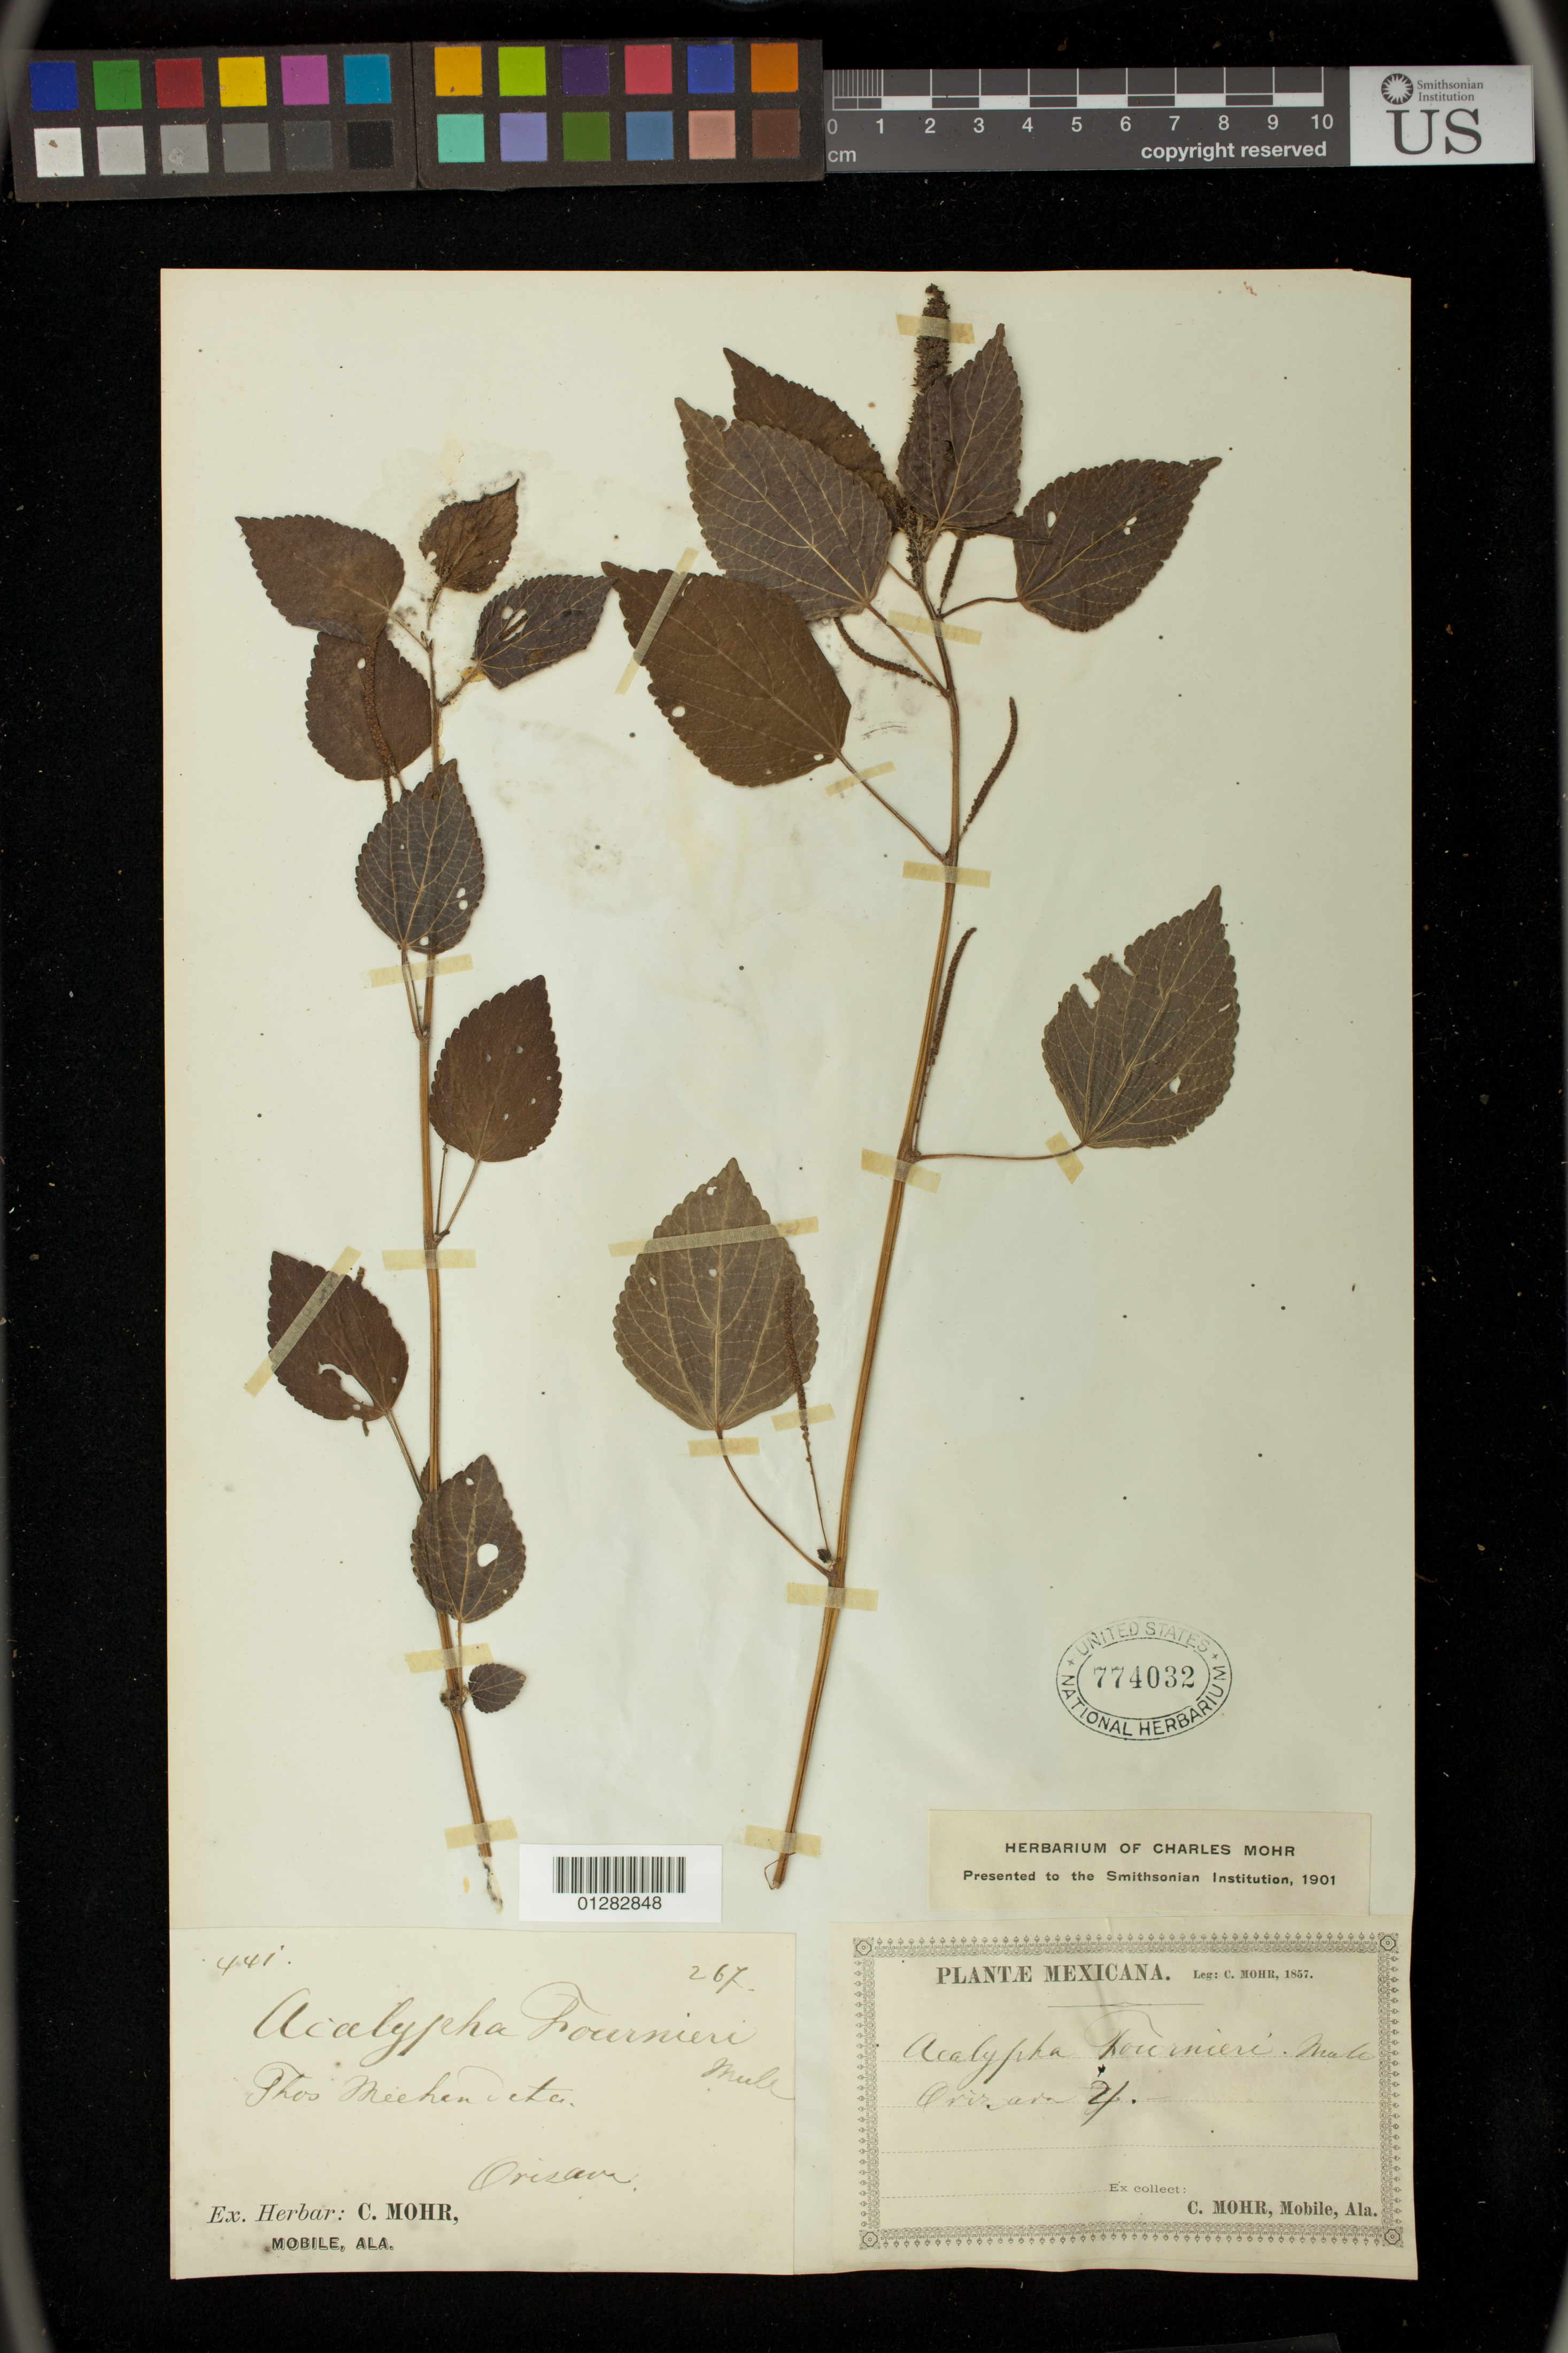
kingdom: Plantae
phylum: Tracheophyta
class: Magnoliopsida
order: Malpighiales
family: Euphorbiaceae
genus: Acalypha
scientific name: Acalypha sp.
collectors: Mohr, C. T. (herbarium)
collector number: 267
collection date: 1857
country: Mexico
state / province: Veracruz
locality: Orizave [Orizaba}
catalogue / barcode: US 774032